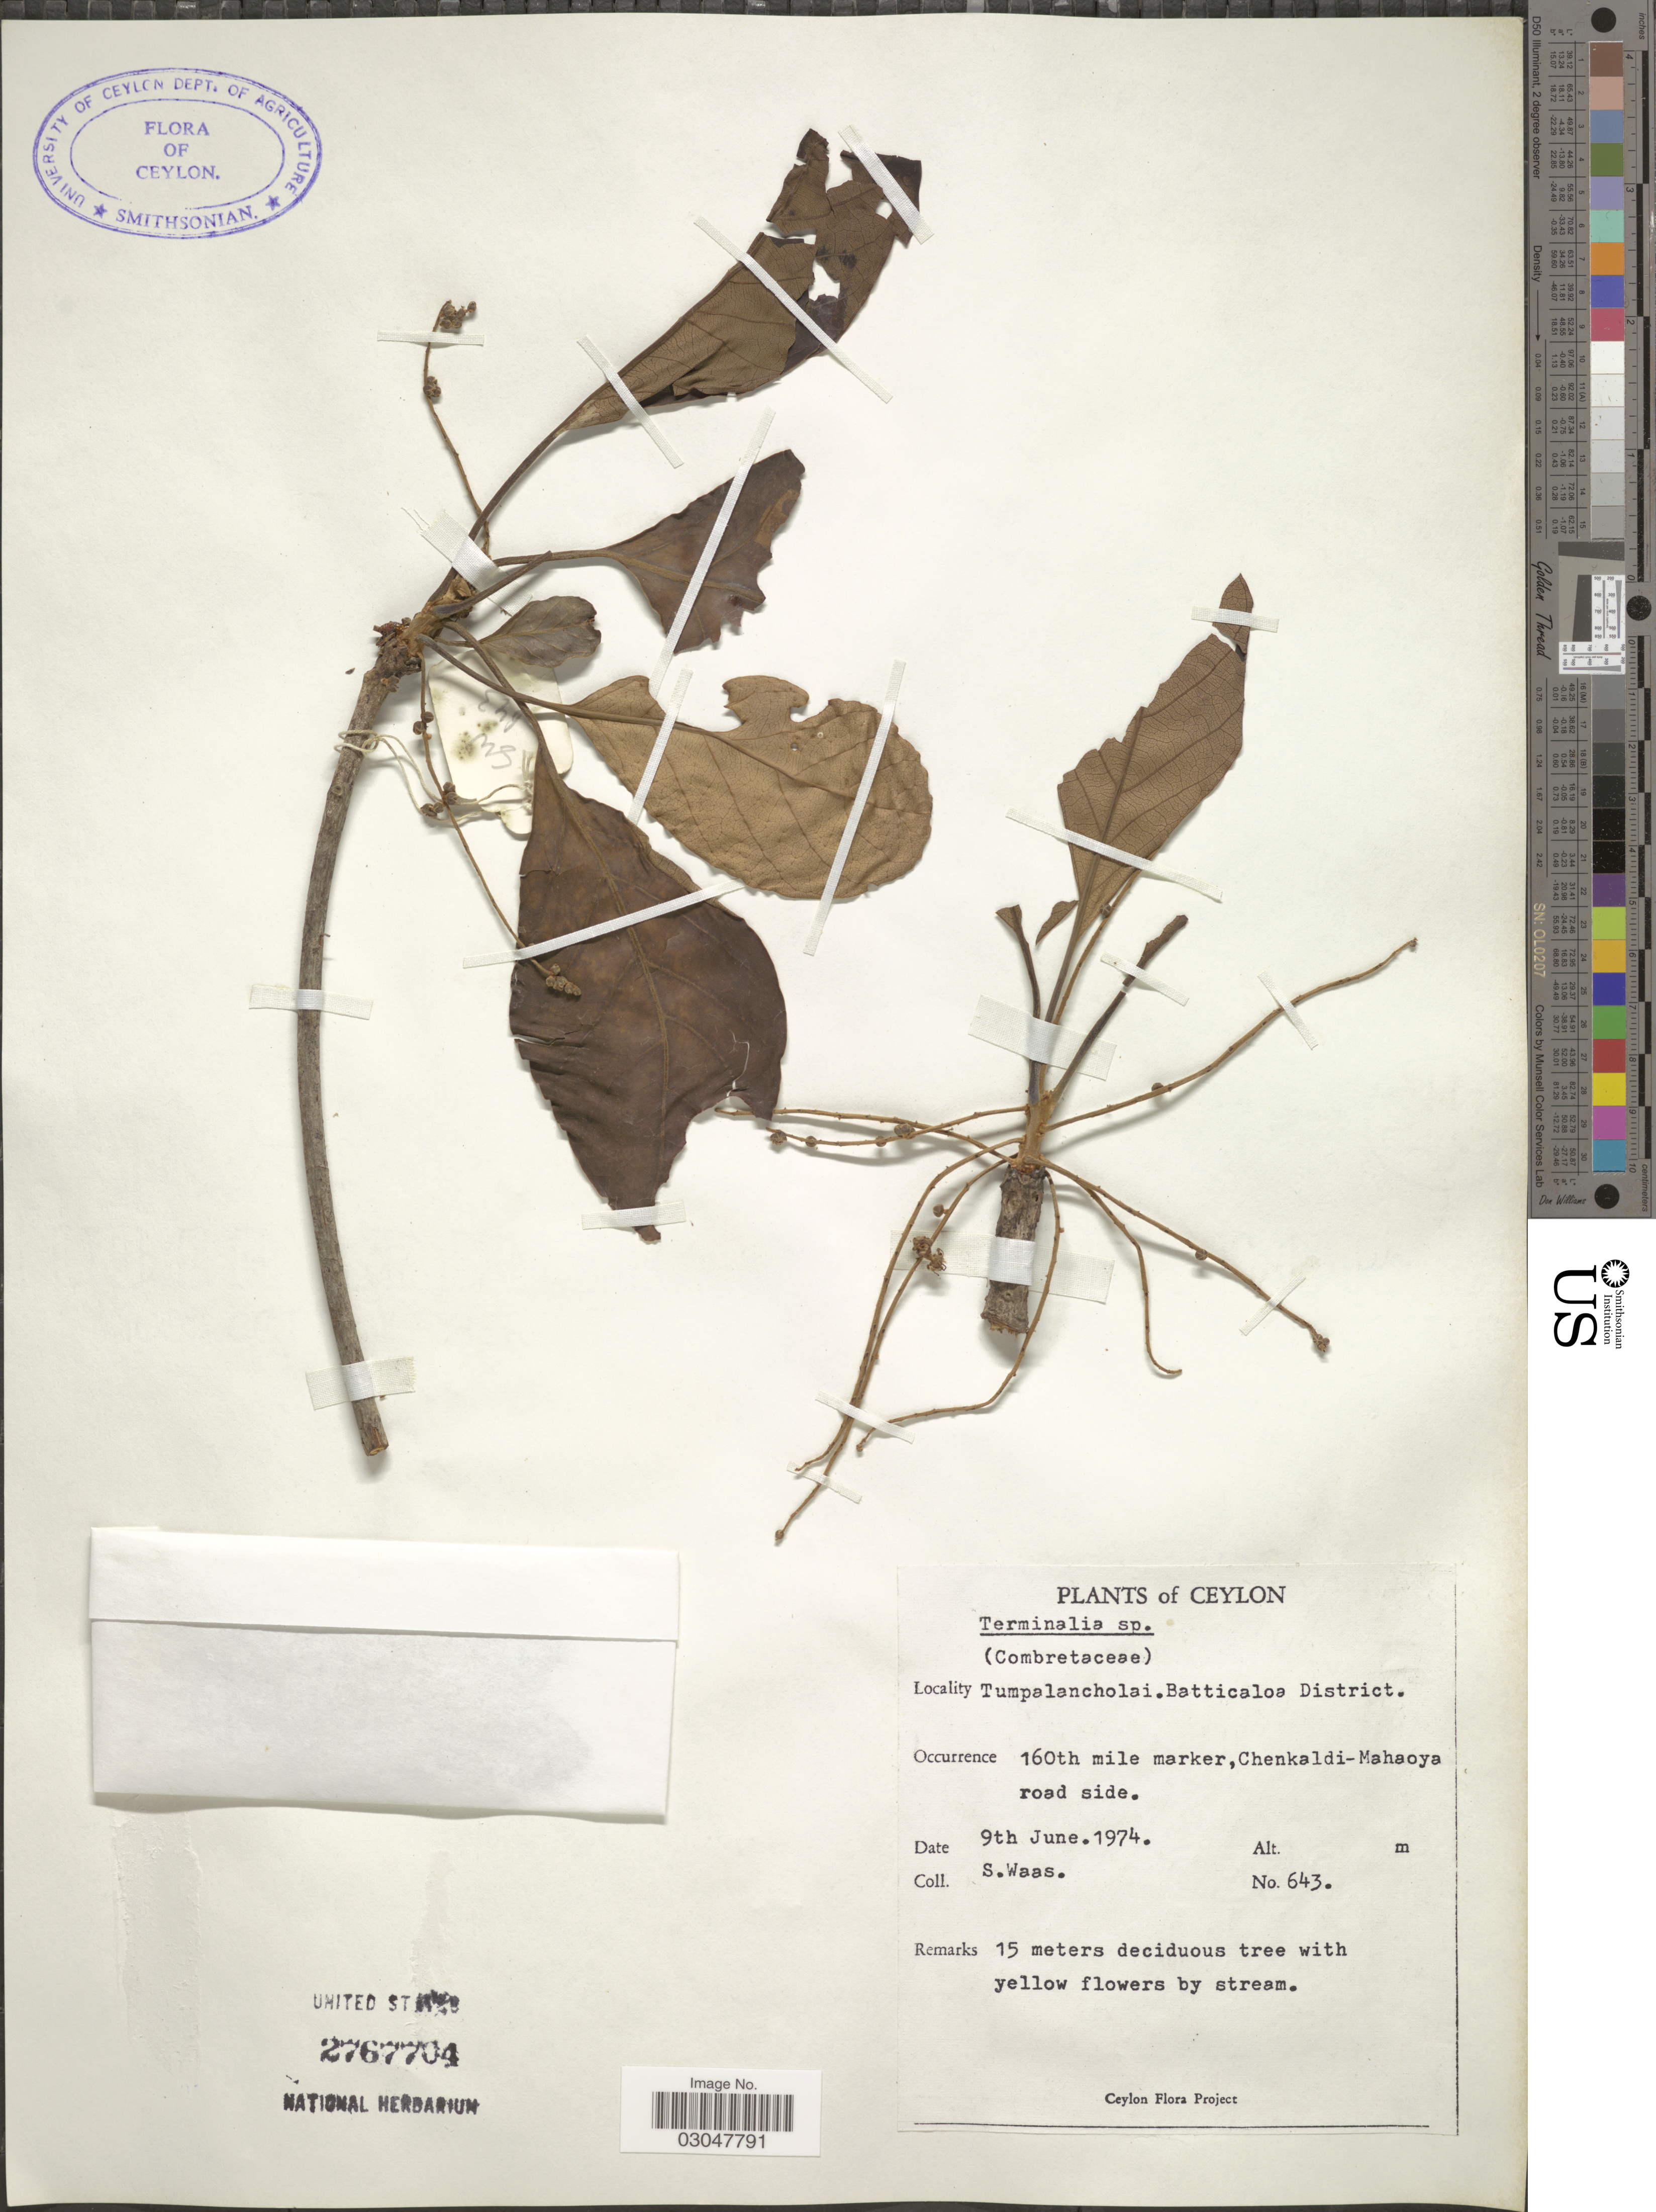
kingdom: Plantae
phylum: Tracheophyta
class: Magnoliopsida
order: Myrtales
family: Combretaceae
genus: Terminalia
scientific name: Terminalia sp.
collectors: S. Waas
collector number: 643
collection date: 1974-06-09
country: Sri Lanka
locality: Ceylon. Tumpalancholai. Batticaloa District. 160th mile marker, Chenkaldi-Mahaoya road side.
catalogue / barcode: US 2767704